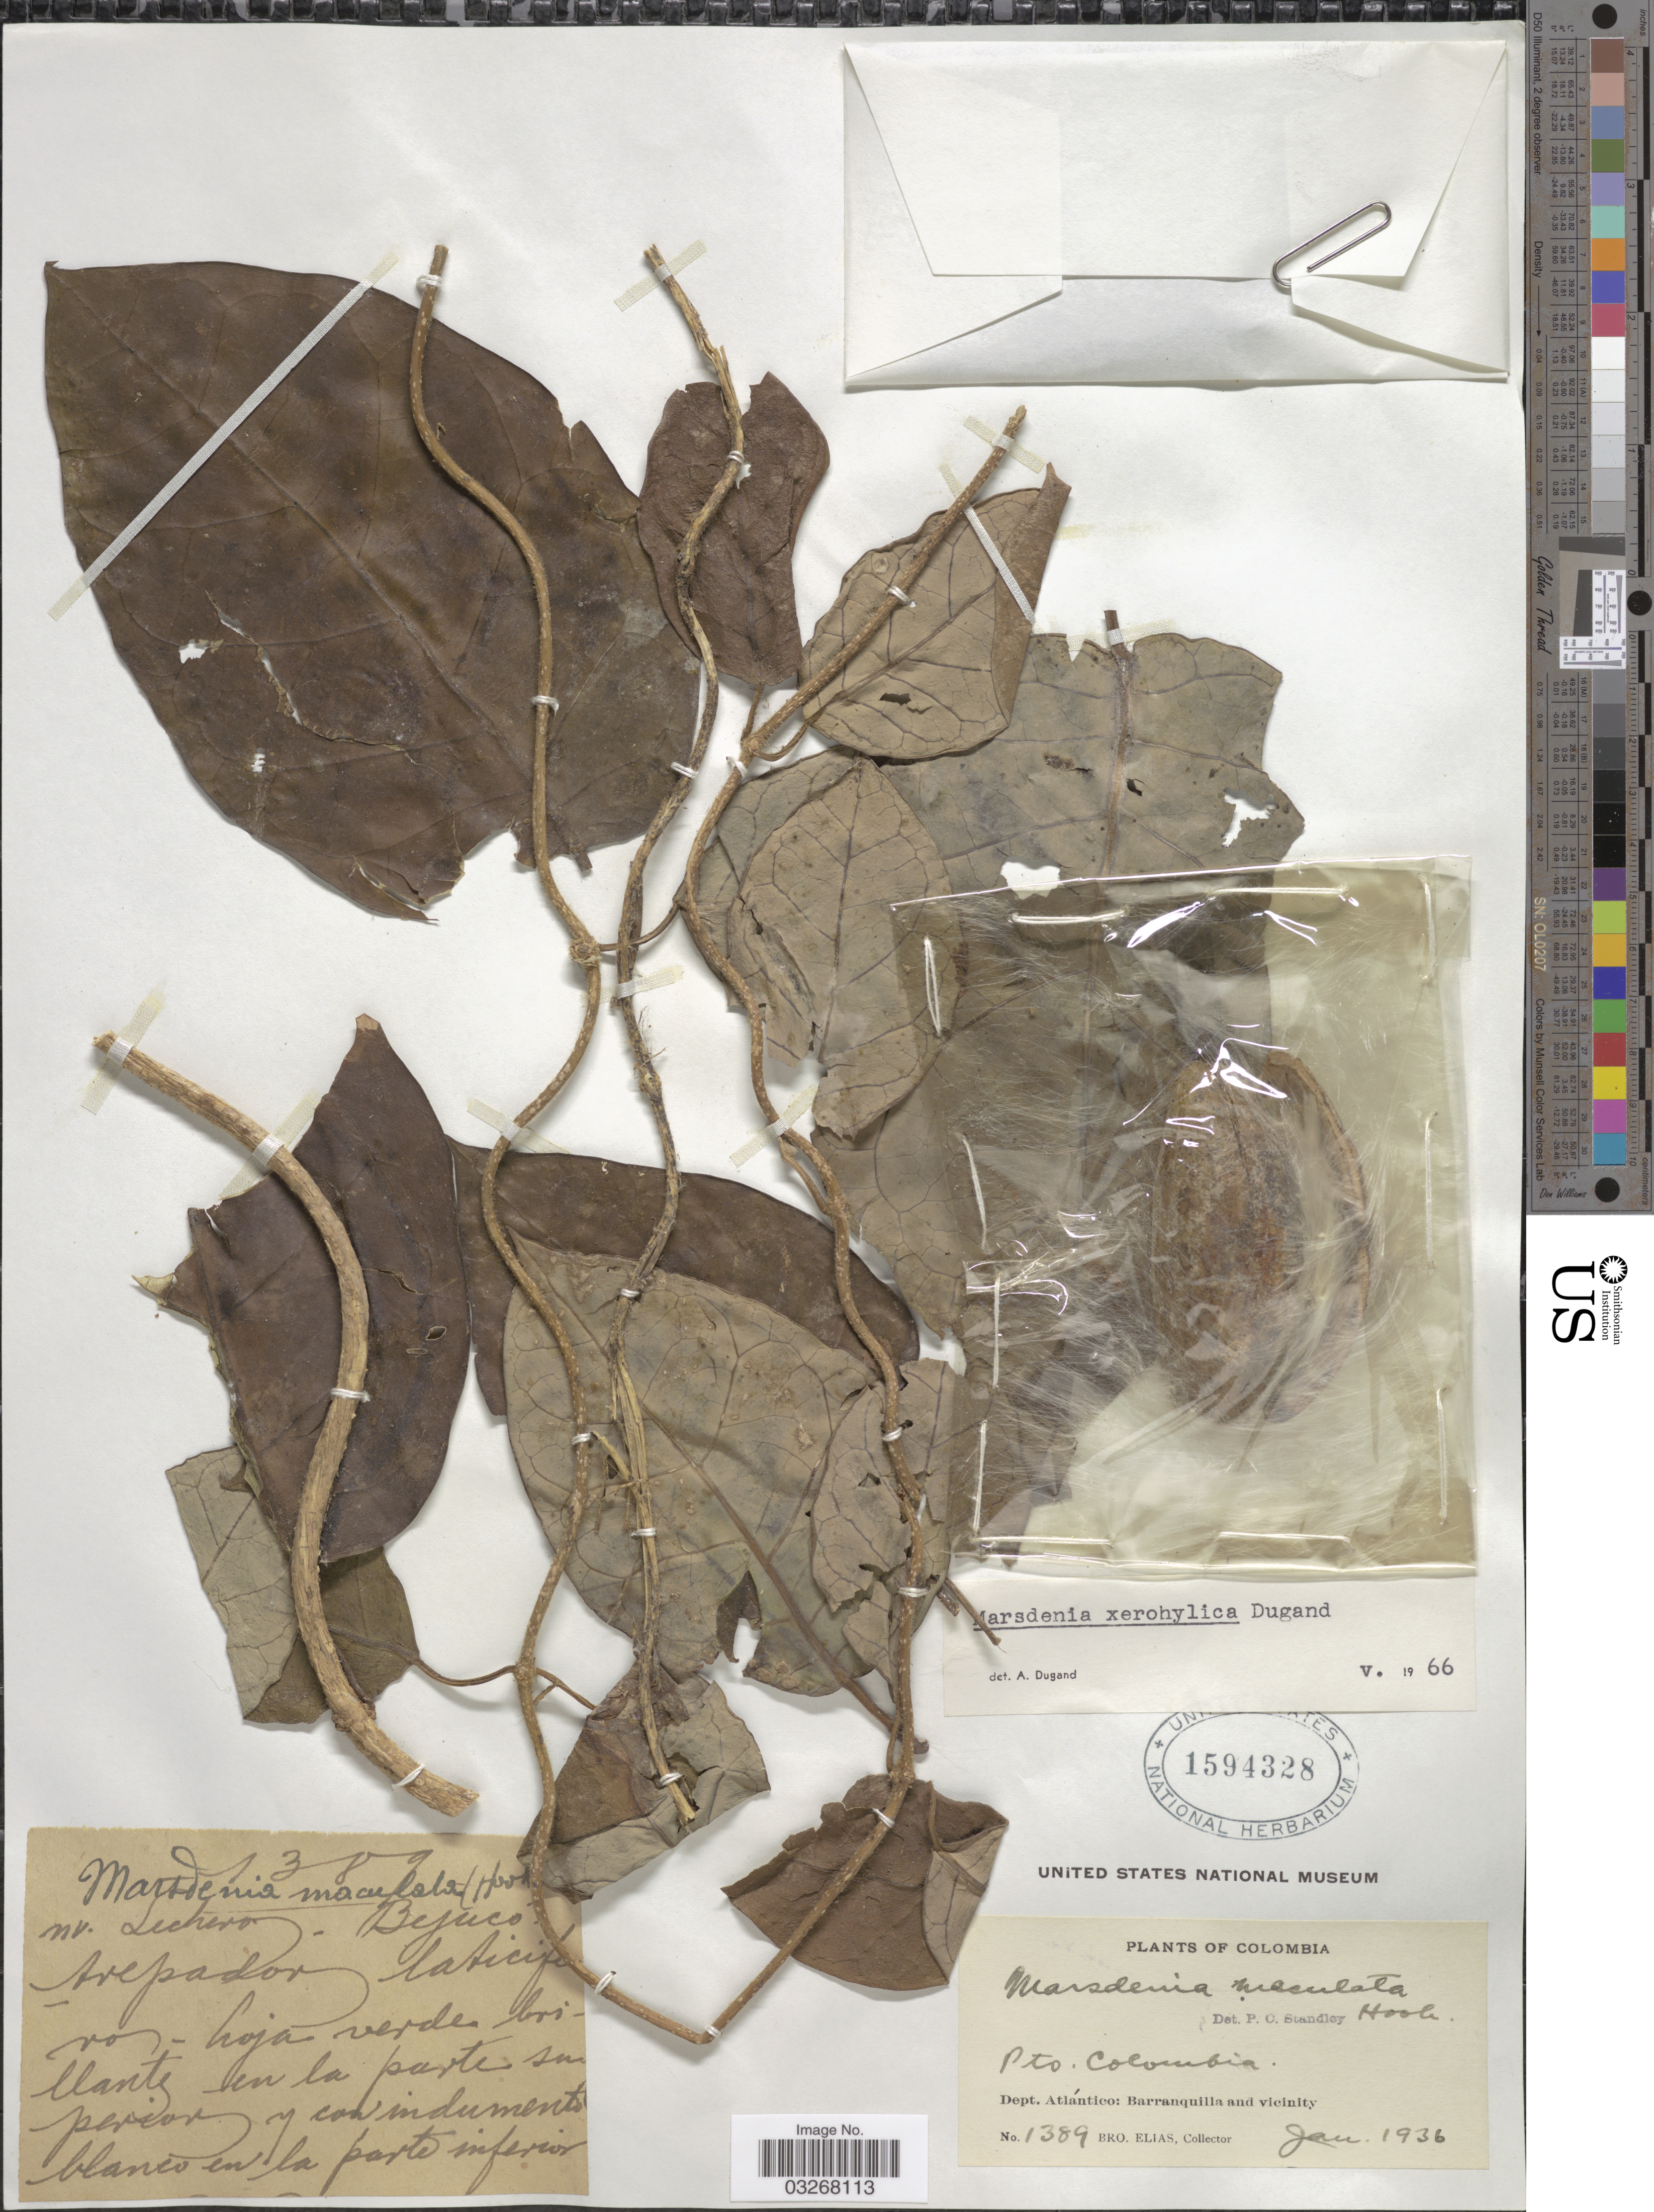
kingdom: Plantae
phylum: Tracheophyta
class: Magnoliopsida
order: Gentianales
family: Apocynaceae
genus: Marsdenia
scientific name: Marsdenia xerohylica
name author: Dugand G.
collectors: Bro. Elias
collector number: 1389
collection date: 1936-01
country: Colombia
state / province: Atlántico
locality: Pto. Colombia, Dept. Atlántico: Barranquilla and vicinity.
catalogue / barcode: US 1594328